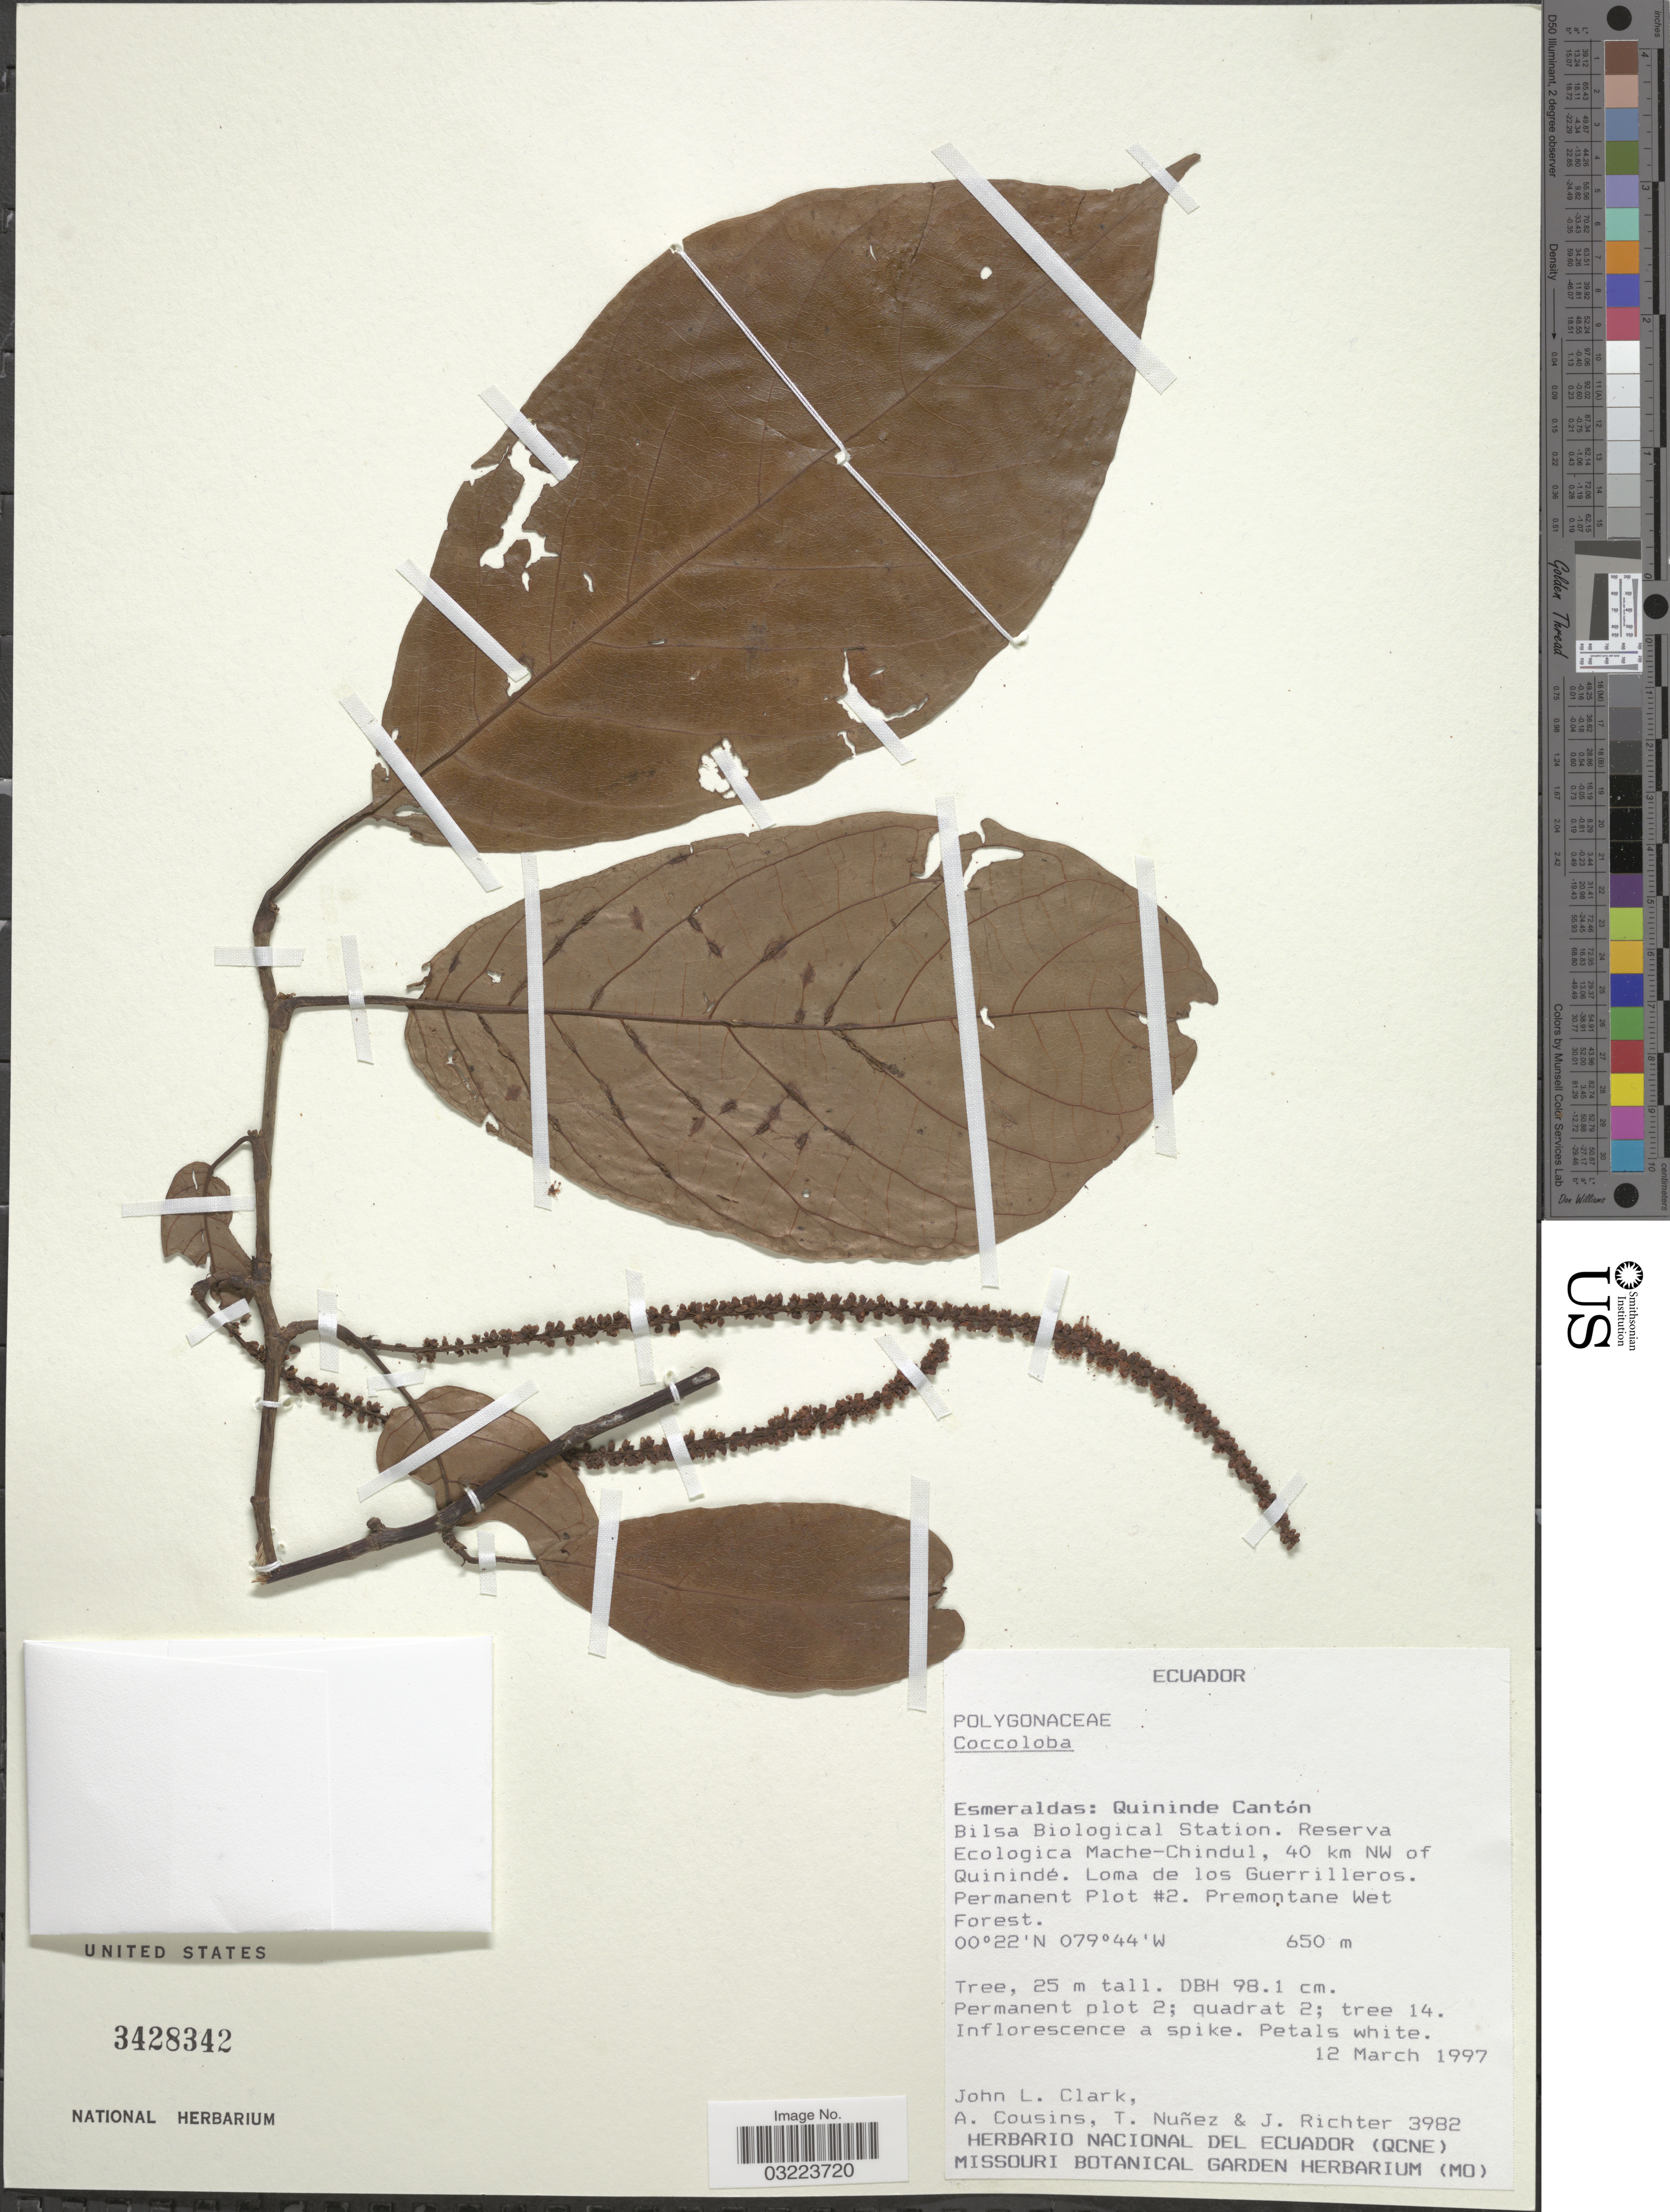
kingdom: Plantae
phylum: Tracheophyta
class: Magnoliopsida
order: Caryophyllales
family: Polygonaceae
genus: Coccoloba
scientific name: Coccoloba sp.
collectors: J. L. Clark, A. Cousins, T. Núñez & J. Richter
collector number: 3982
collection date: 1997-03-12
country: Ecuador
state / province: Esmeraldas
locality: Quininde Cantón. Bilsa Biological Station. Reserva Ecologica Mache-Chindul, 40 km NW of Quinindé. Loma de los Guerrilleros. Permanent Plot #2.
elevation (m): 650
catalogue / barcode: US 3428342